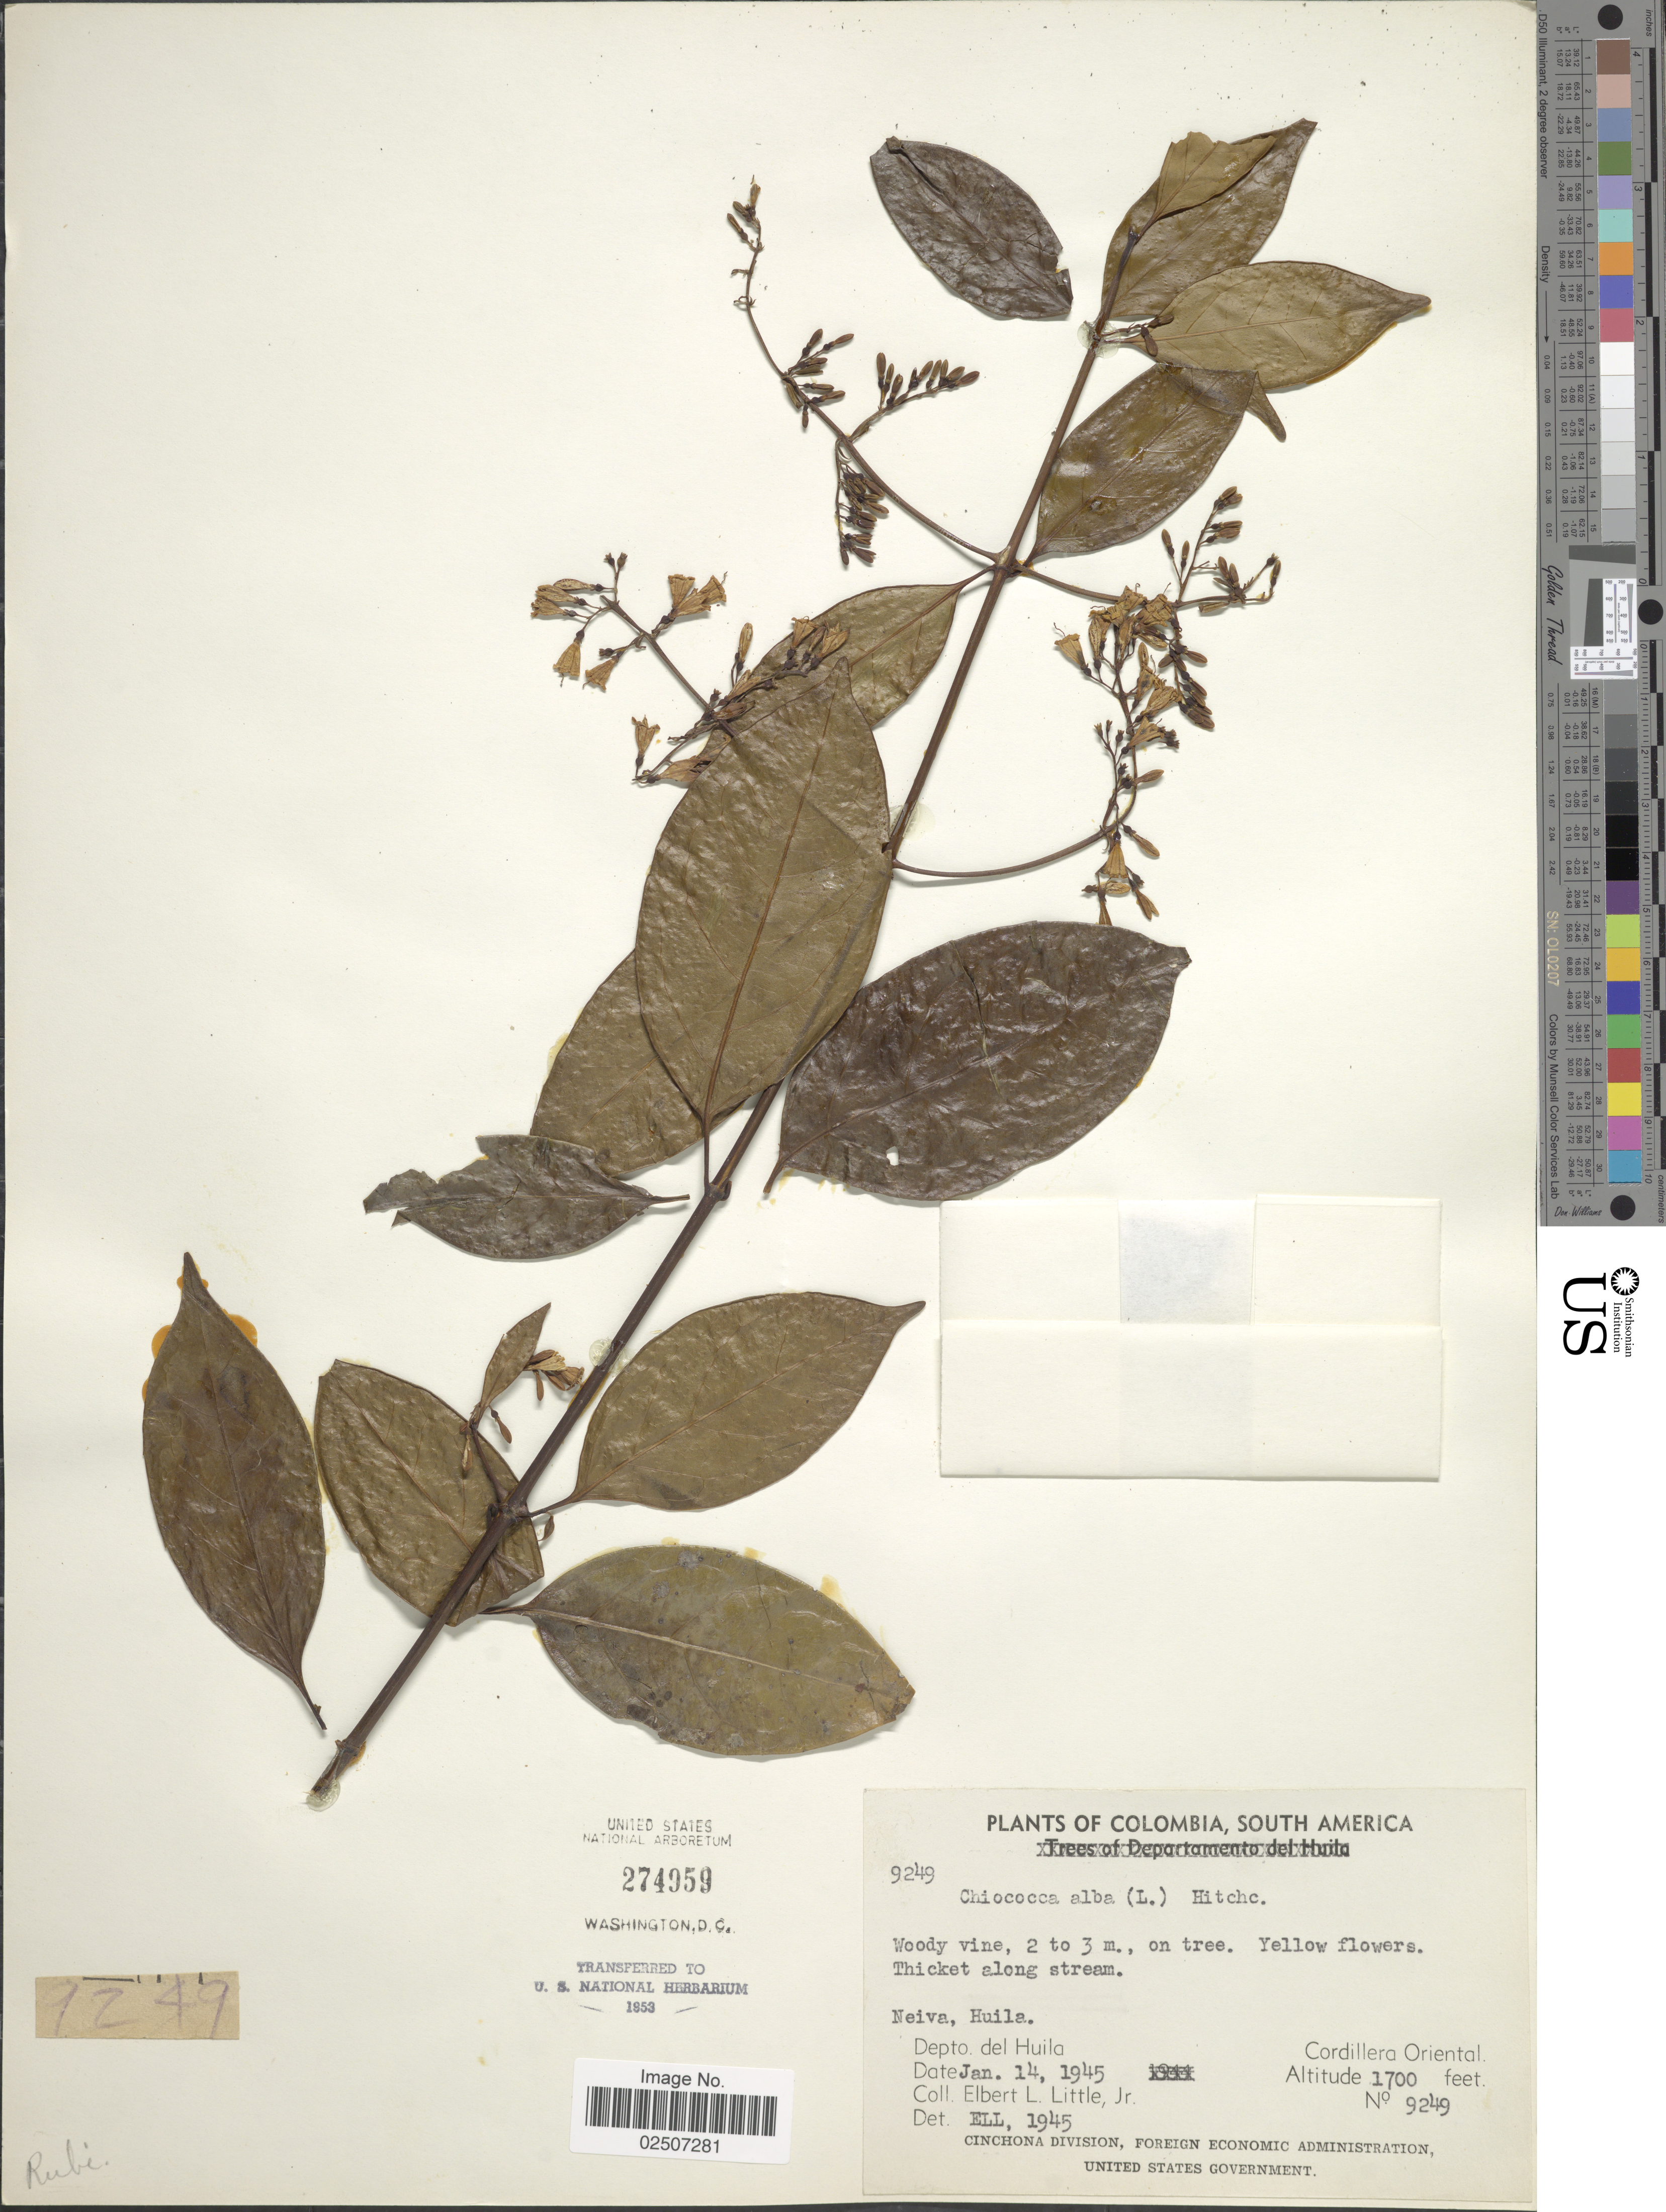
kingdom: Plantae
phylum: Tracheophyta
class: Magnoliopsida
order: Gentianales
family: Rubiaceae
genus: Chiococca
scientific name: Chiococca alba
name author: (L.) Hitchc.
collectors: E. L. Little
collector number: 9249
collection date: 1945-01-14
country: Colombia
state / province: Huila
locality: Neiva, Huila. Depto. del Huila. Cordillera Oriental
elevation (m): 518